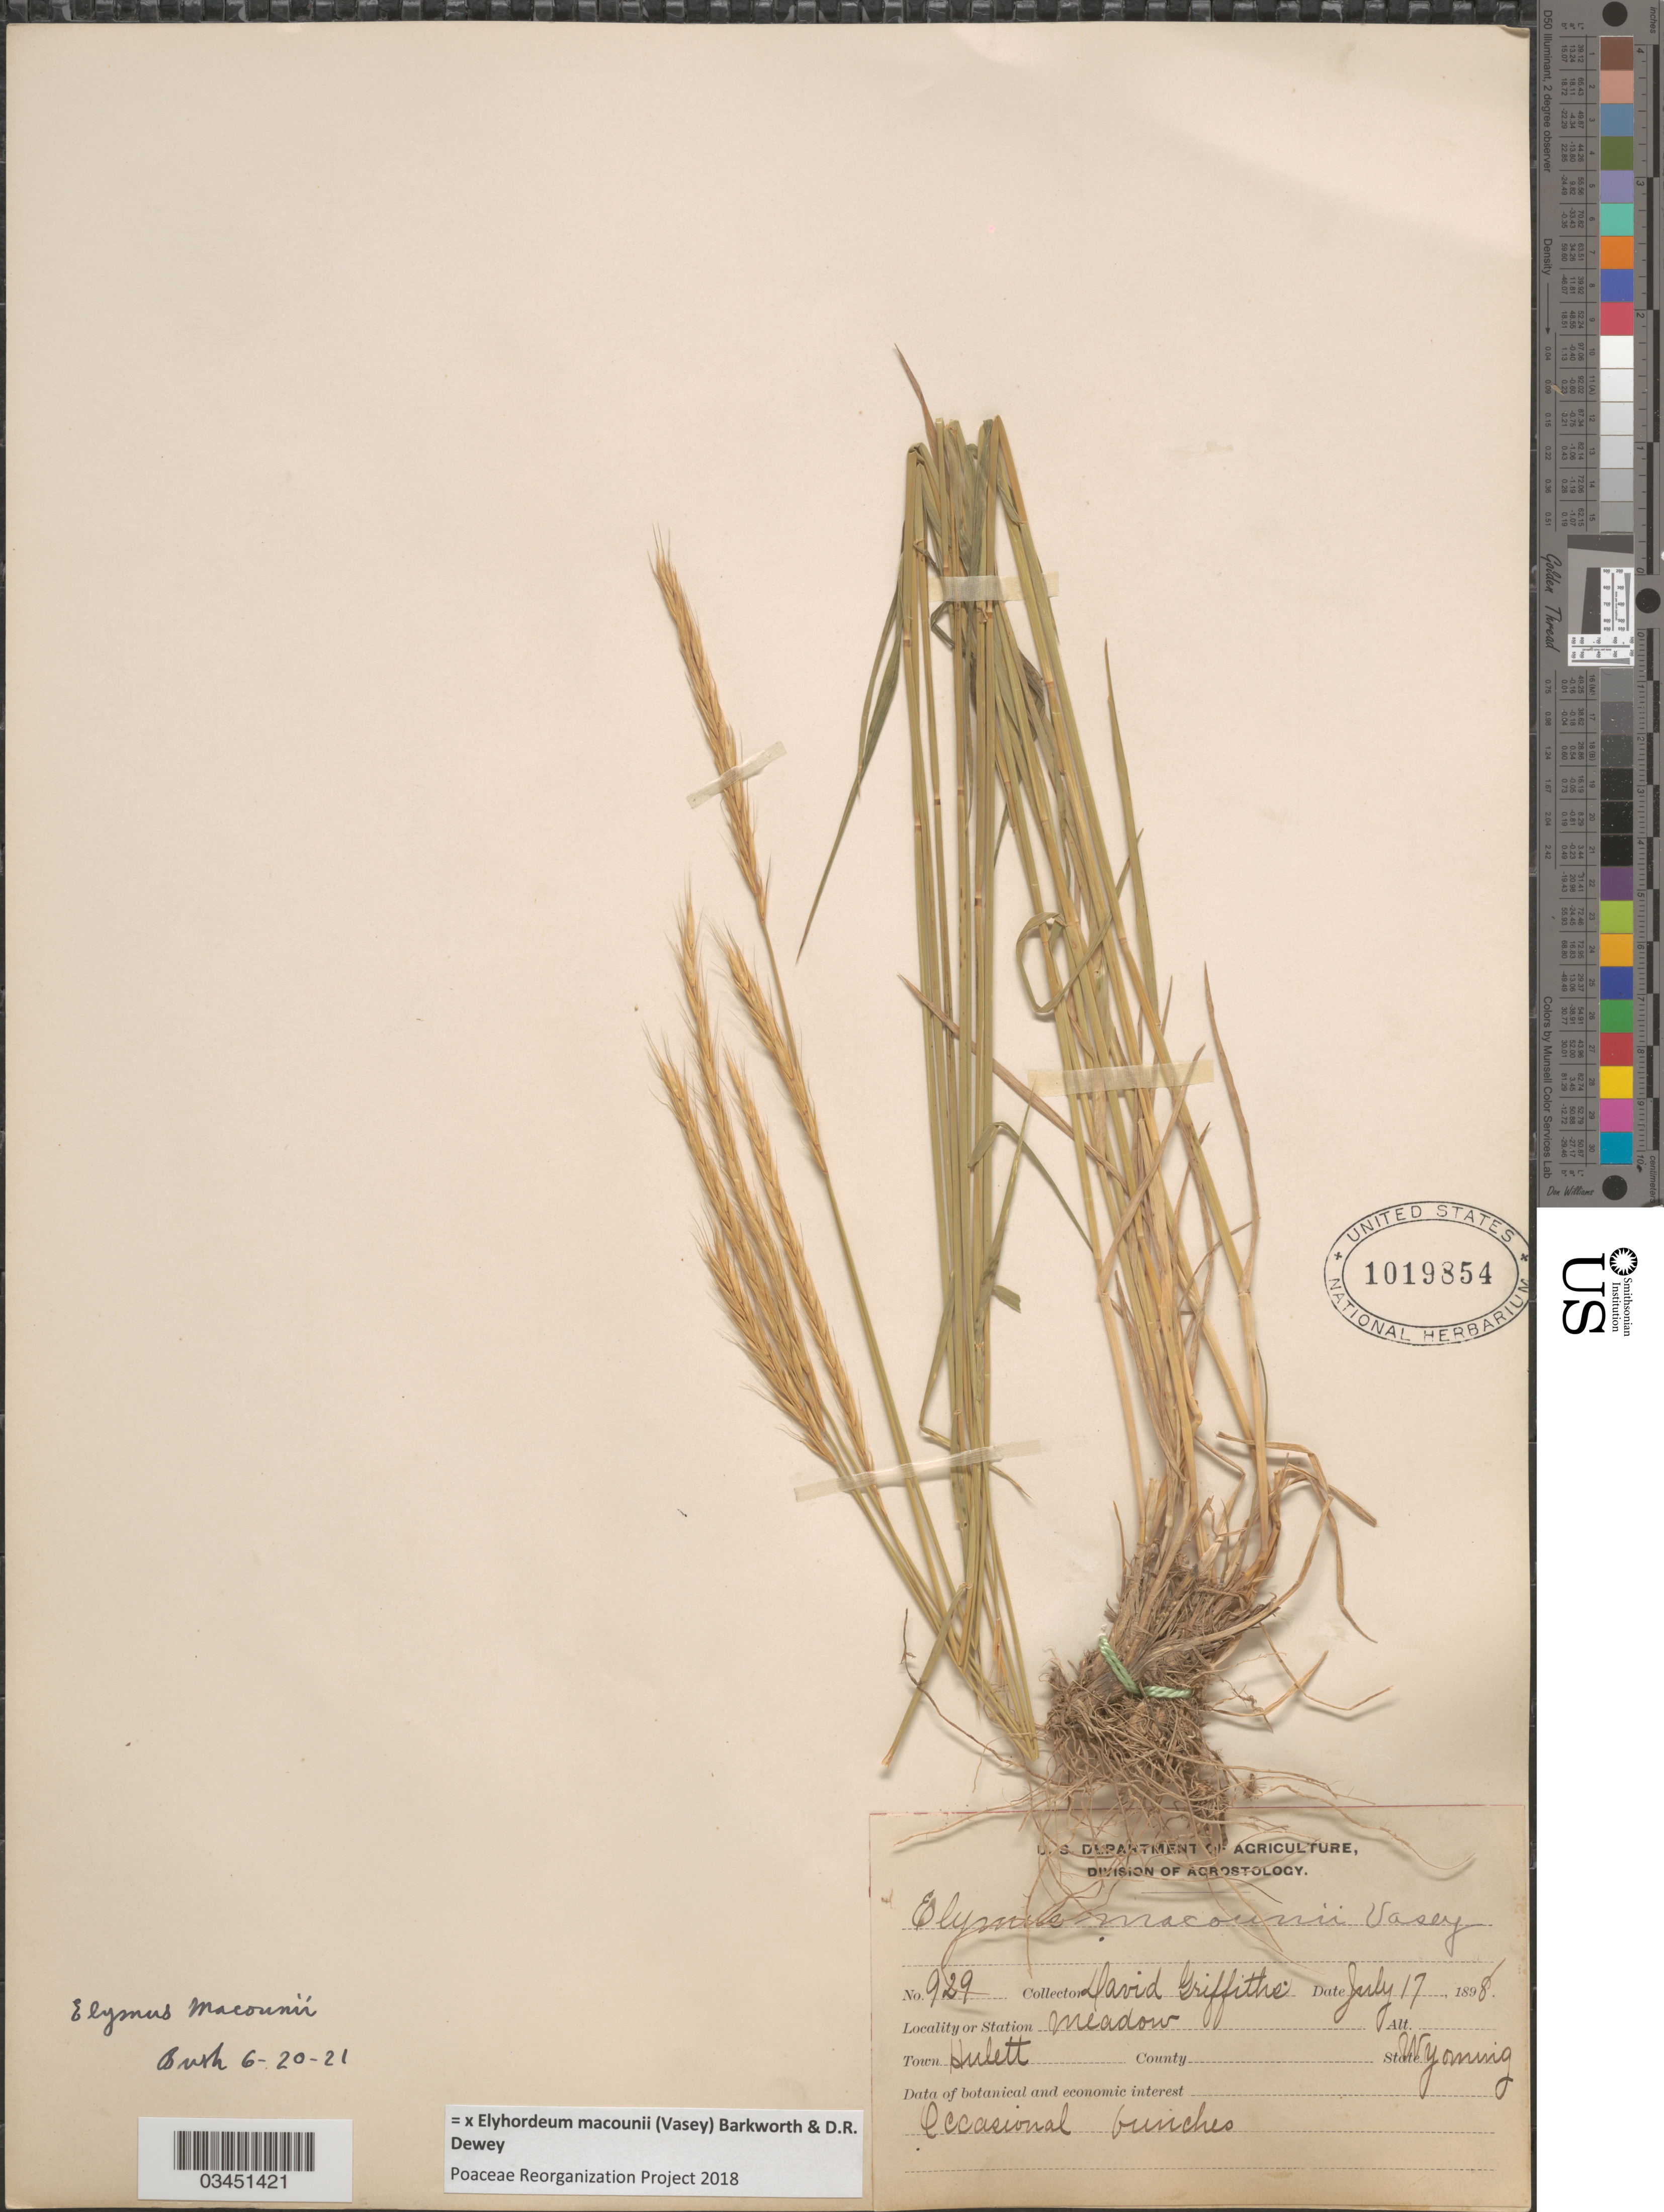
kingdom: Plantae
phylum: Tracheophyta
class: Liliopsida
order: Poales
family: Poaceae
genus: Elyhordeum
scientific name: x Elyhordeum macounii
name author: (Vasey) Barkworth & Dewey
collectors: D. Griffiths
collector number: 929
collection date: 1898-07-17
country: United States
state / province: Wyoming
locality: Meadow. Town Hulett.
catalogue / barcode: US 1019854